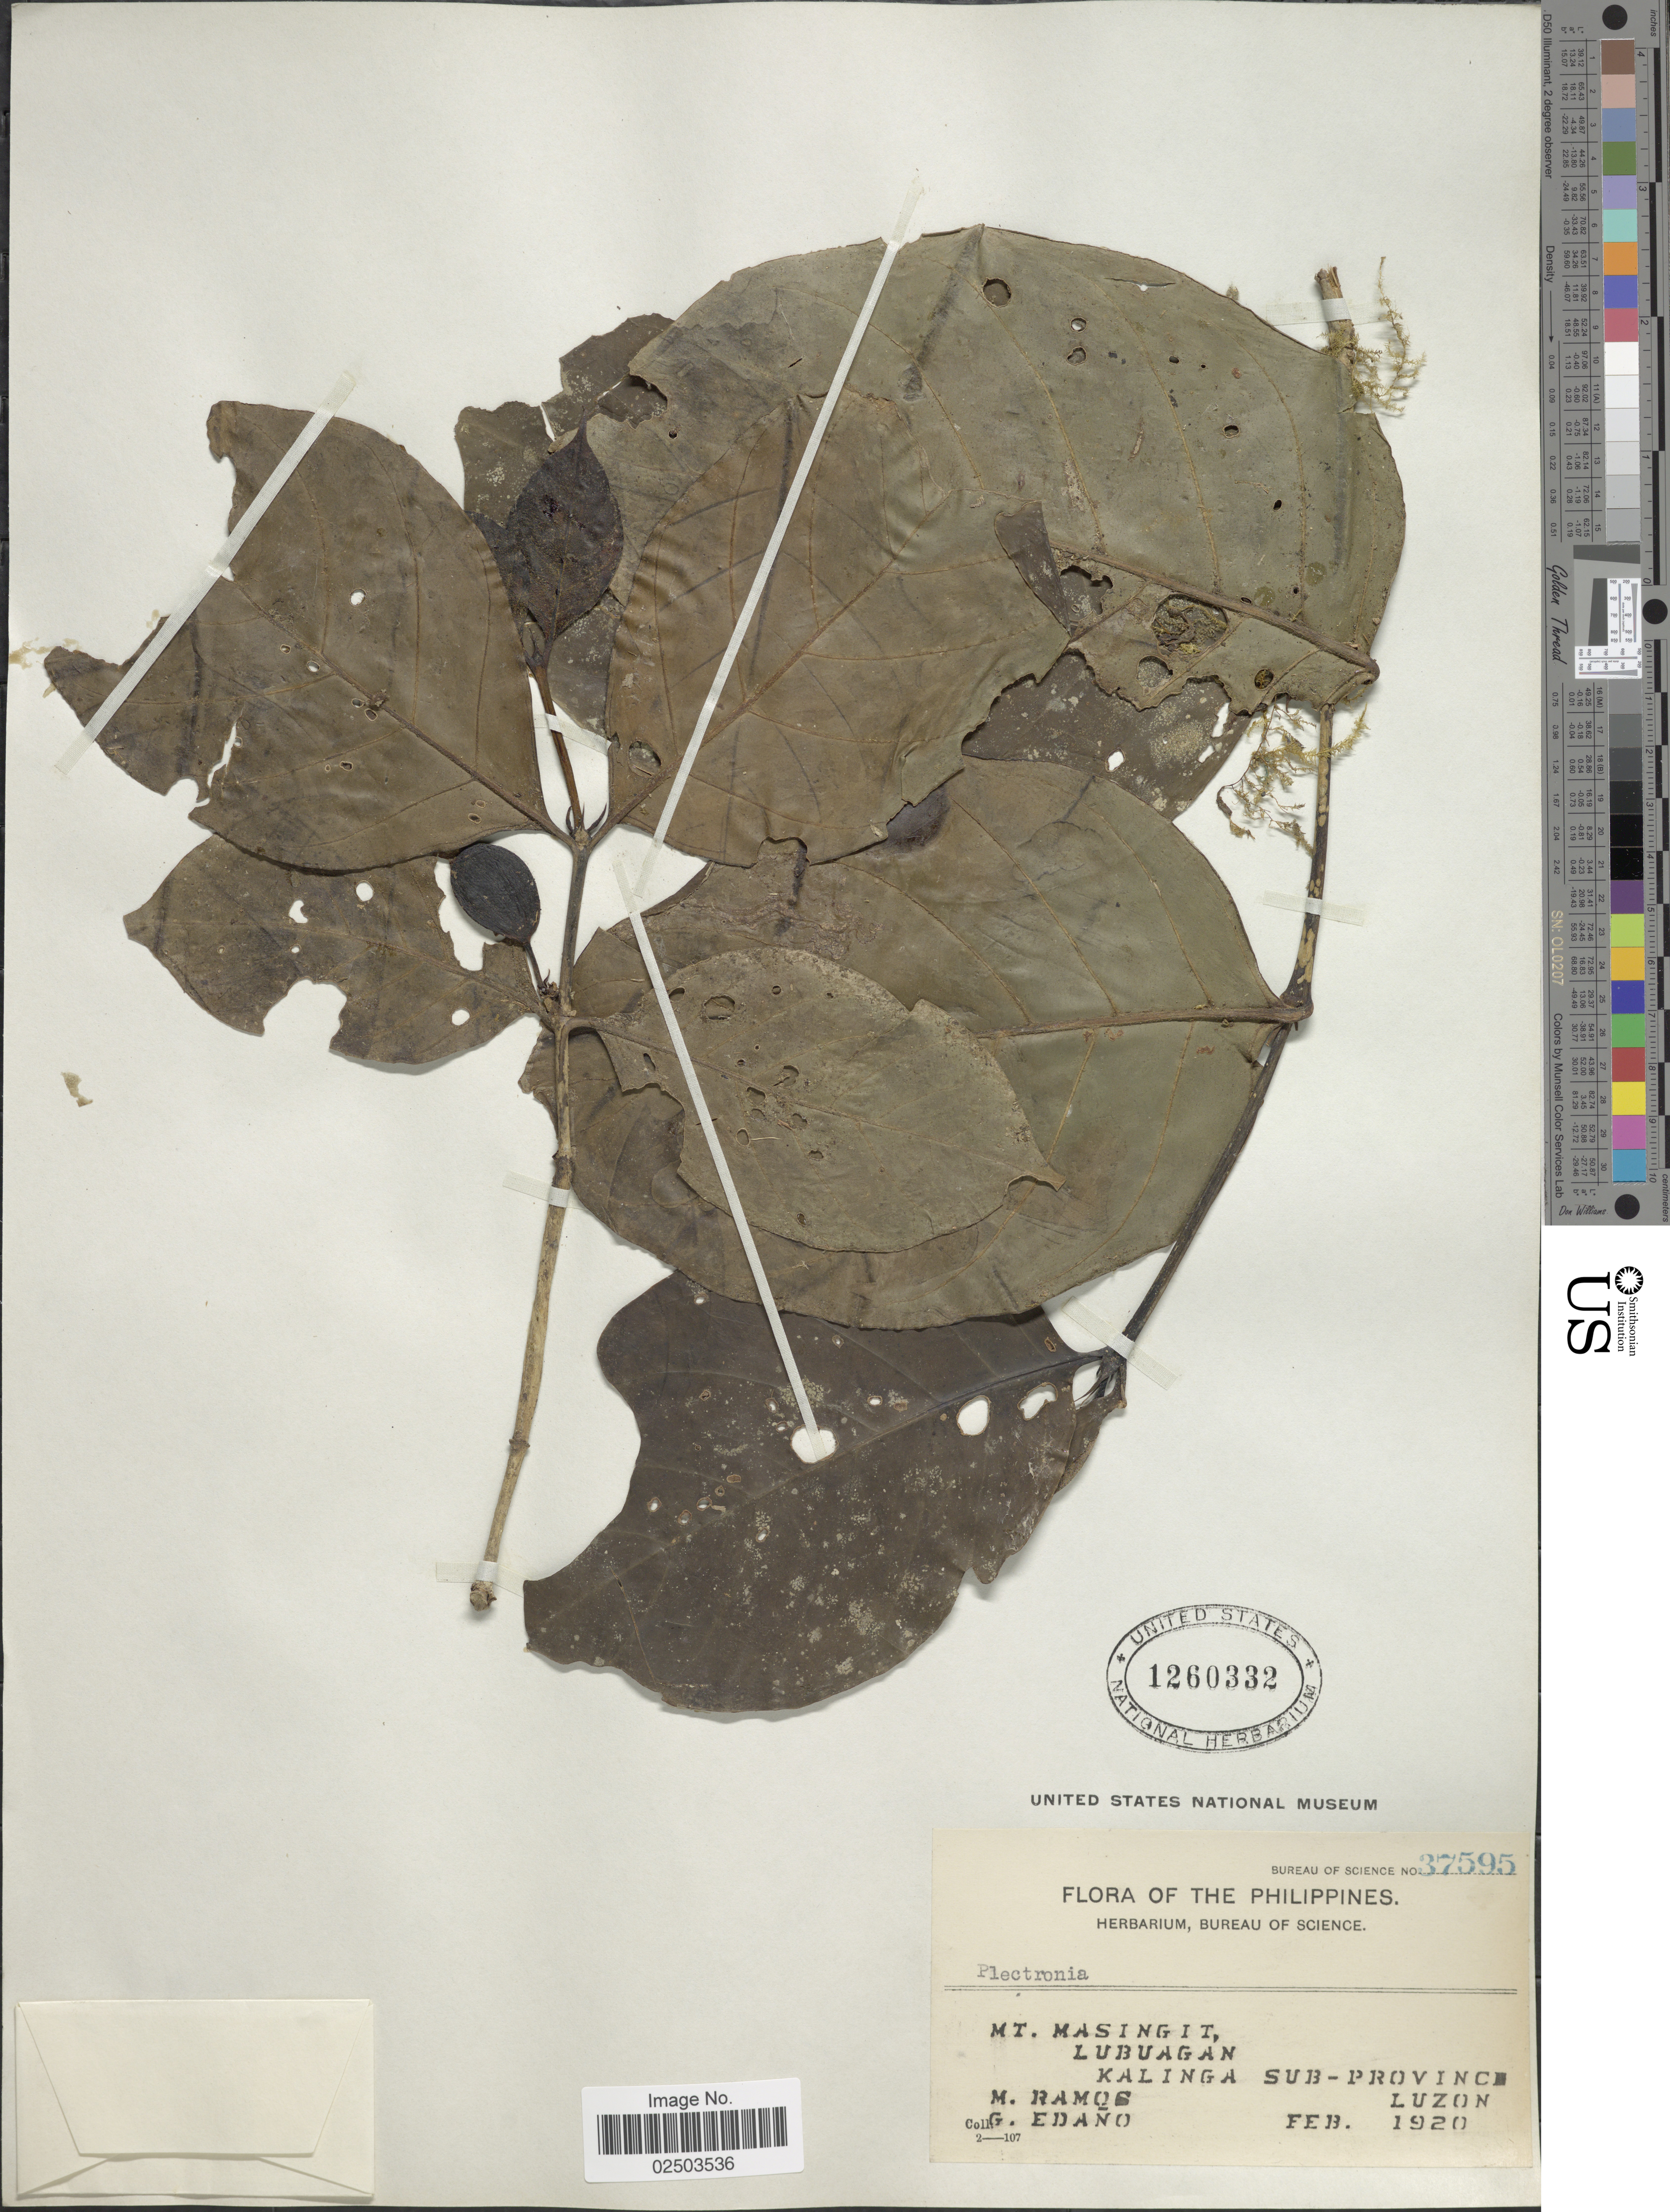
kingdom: Plantae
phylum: Tracheophyta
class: Magnoliopsida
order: Gentianales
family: Rubiaceae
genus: Bridsonia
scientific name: Bridsonia chamaedendrum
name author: (Kuntze) Verstraete & A.E. van Wyk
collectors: M. Ramos & G. Edaño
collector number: Bureau of Science 37595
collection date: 1920-02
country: Philippines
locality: Mt. Masingit, Lubuagan, Kalinga, Sub-province Luzon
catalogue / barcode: US 1260332